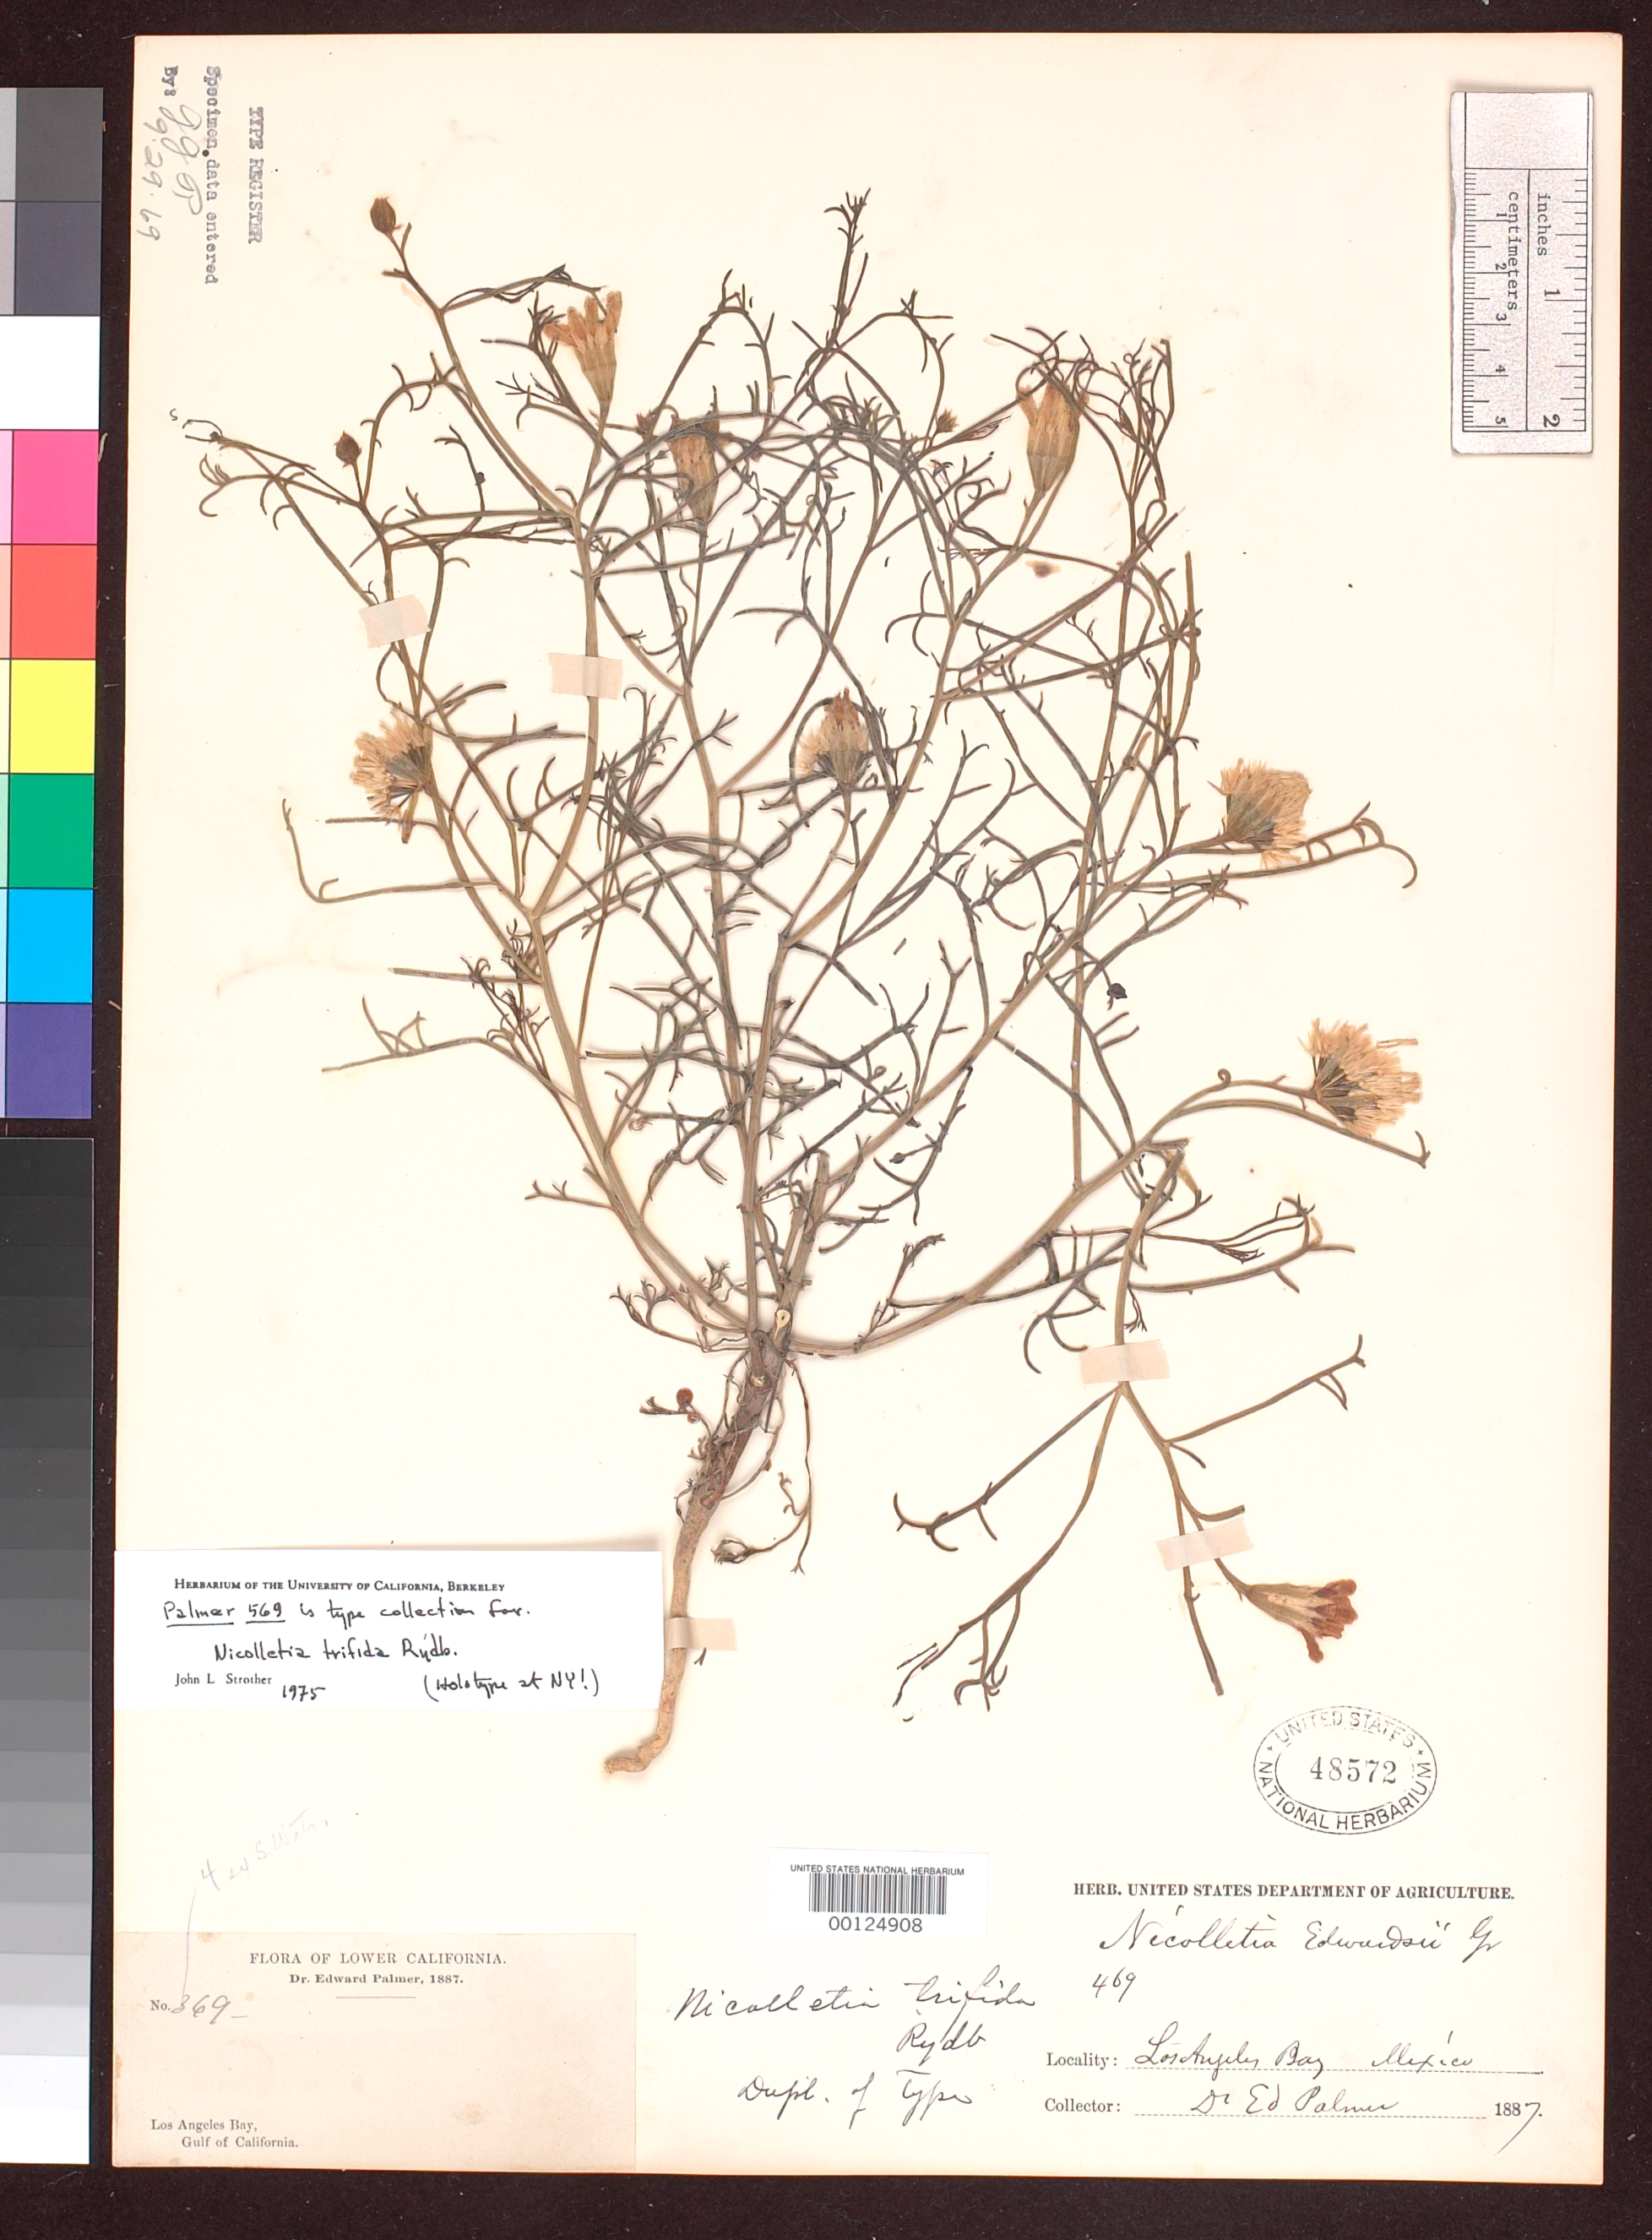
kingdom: Plantae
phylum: Tracheophyta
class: Magnoliopsida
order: Asterales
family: Asteraceae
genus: Nicolletia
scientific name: Nicolletia trifida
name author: Rydb.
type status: Isotype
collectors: E. Palmer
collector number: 369/469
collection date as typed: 1887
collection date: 1887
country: Mexico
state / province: Baja California Norte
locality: Los Angeles Bay, Gulf of California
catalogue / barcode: US 48572